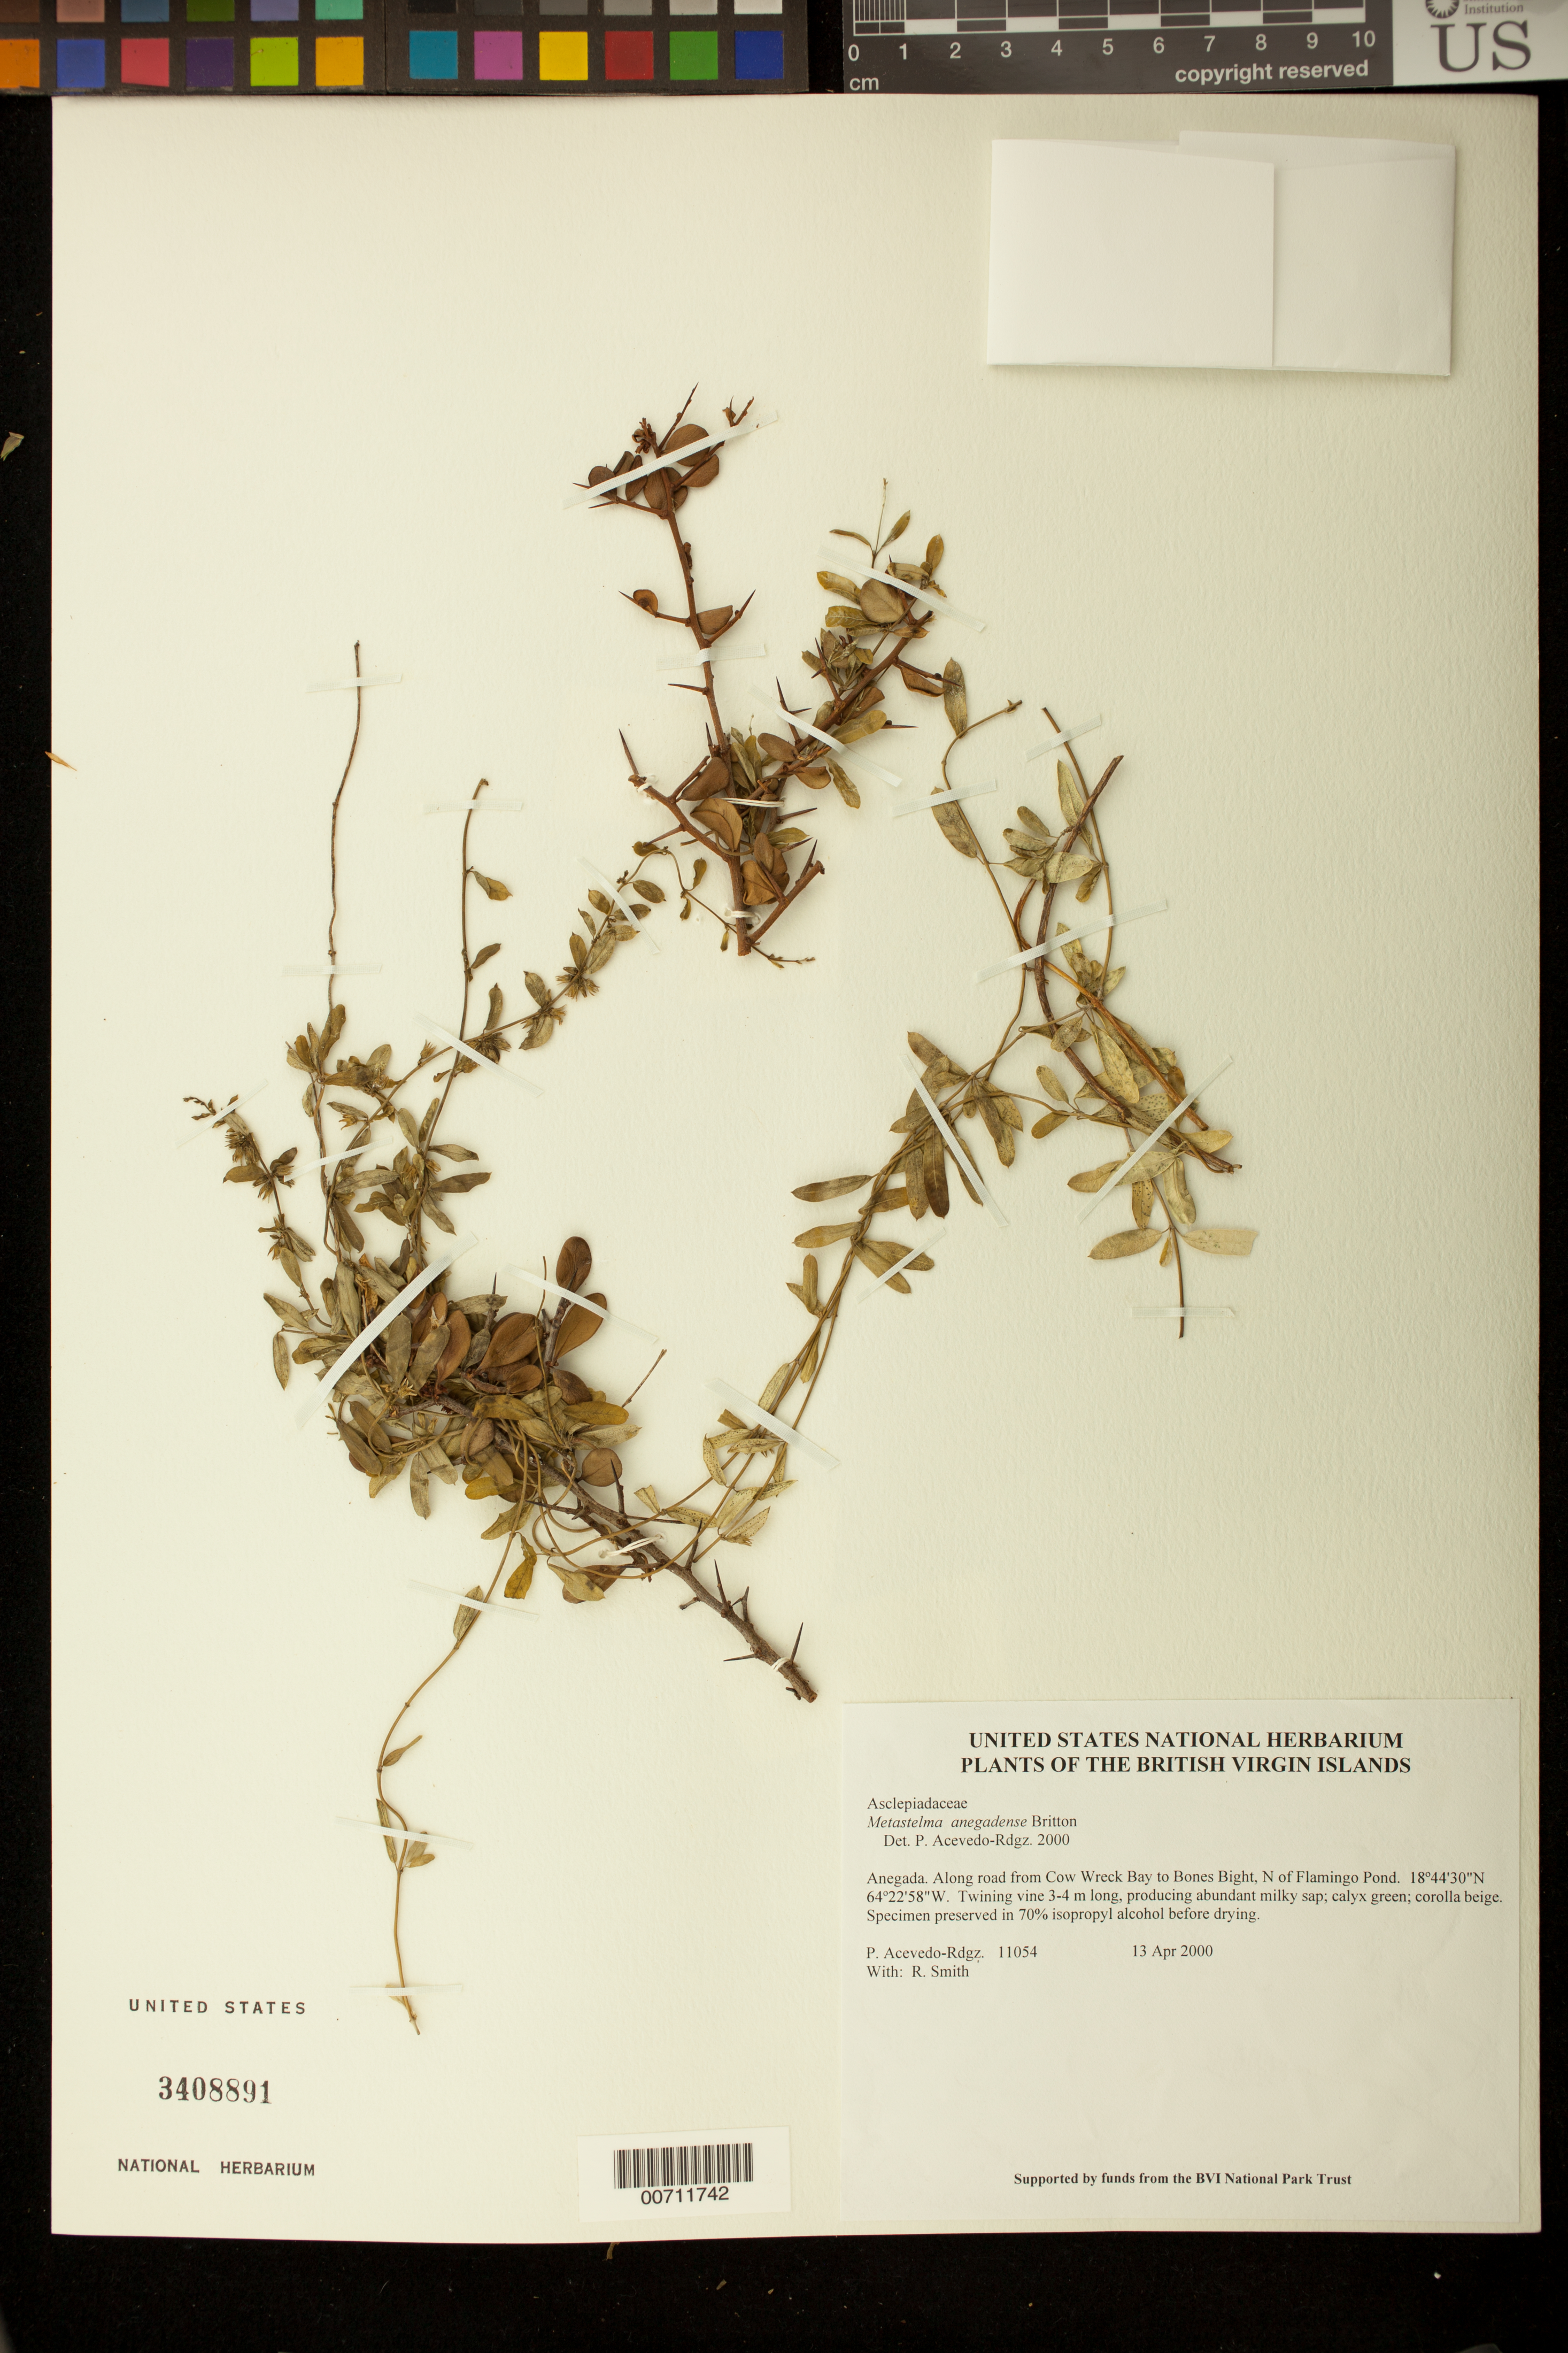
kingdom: Plantae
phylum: Tracheophyta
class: Magnoliopsida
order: Gentianales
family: Apocynaceae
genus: Metastelma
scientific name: Metastelma anegadense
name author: Britton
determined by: Acevedo-Rodríguez, P., (BOT), Smithsonian Institution - National Museum of Natural History (UNITED STATES)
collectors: P. Acevedo-Rodr. & R. Smith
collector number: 11054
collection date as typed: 13 Apr 2000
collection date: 2000-04-13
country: British Virgin Islands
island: Anegada I.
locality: Along road from Cow Wreck Bay to Bones Bight, N of Flamingo Pond.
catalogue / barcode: US 3408891